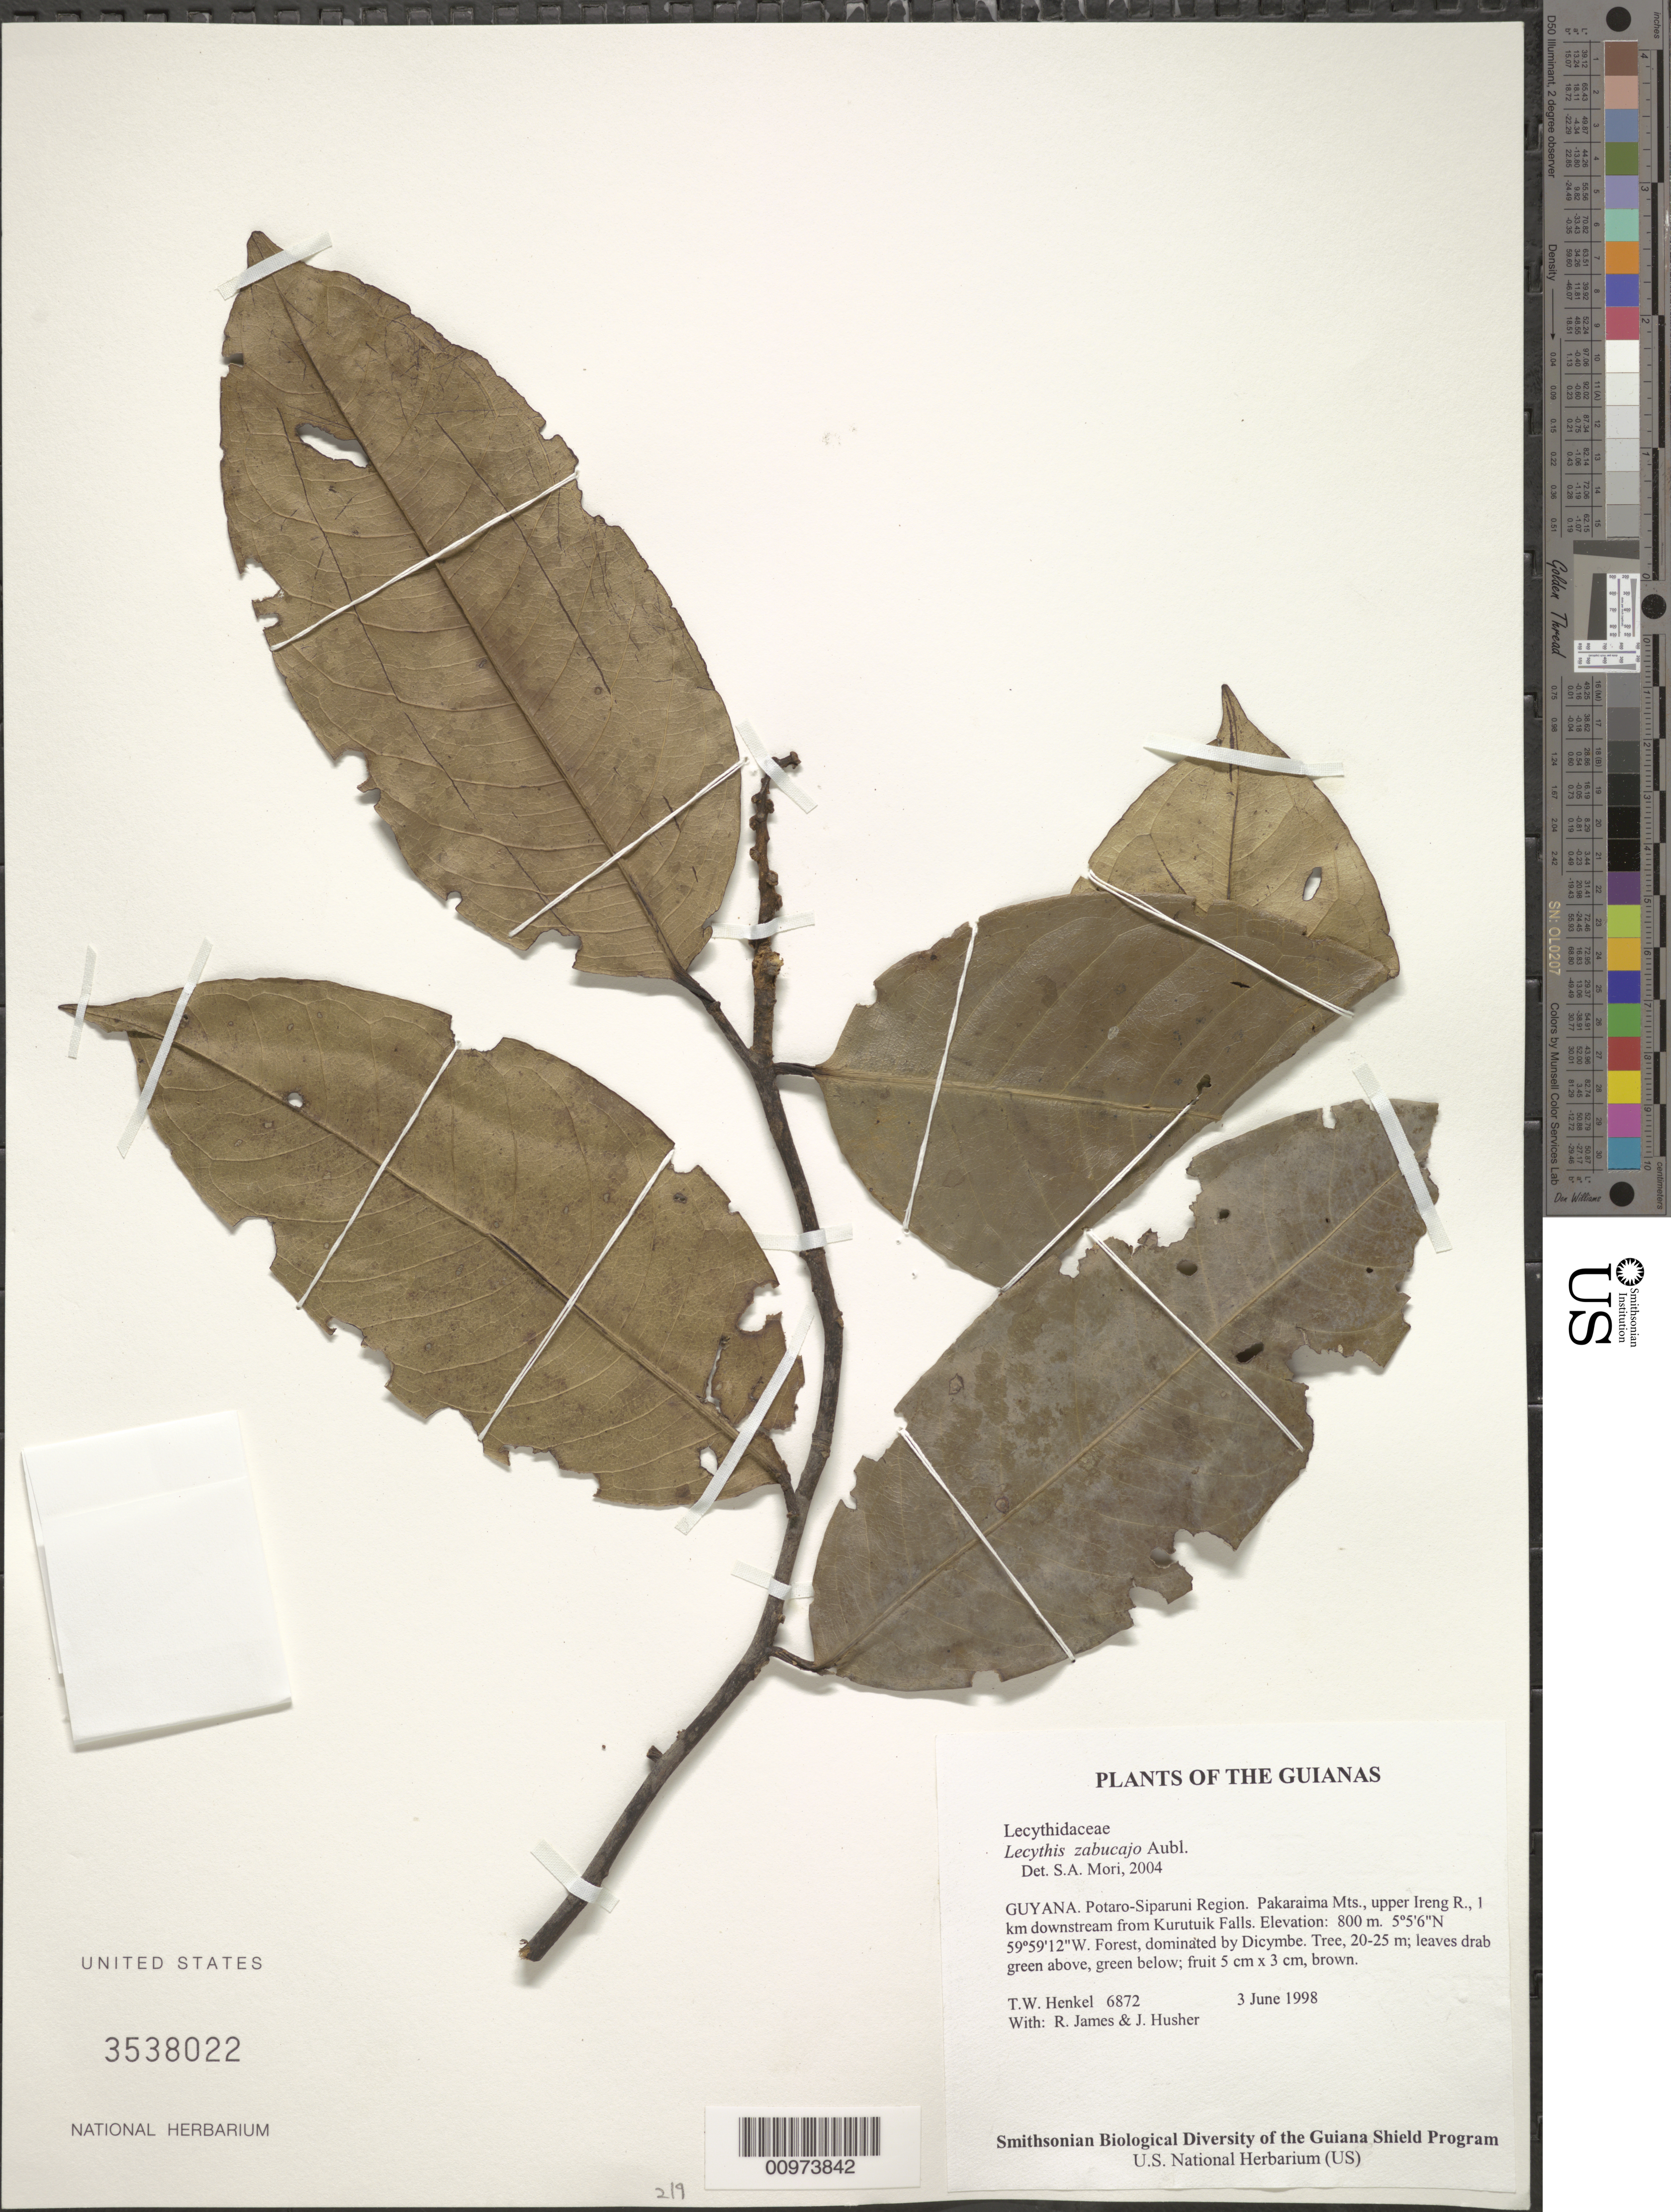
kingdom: Plantae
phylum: Tracheophyta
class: Magnoliopsida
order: Ericales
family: Lecythidaceae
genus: Lecythis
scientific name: Lecythis zabucajo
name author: Aubl.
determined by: Mori, Scott A.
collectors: T. Henkel, R. James & J. Husher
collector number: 6872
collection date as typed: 3 June 1998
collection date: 1998-06-03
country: Guyana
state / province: Potaro-Siparuni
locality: Pakaraima Mts., upper Ireng R., 1 km downstream from Kurutuik Falls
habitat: Forest, dominated by Dicymbe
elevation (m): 800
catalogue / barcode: US 3538022